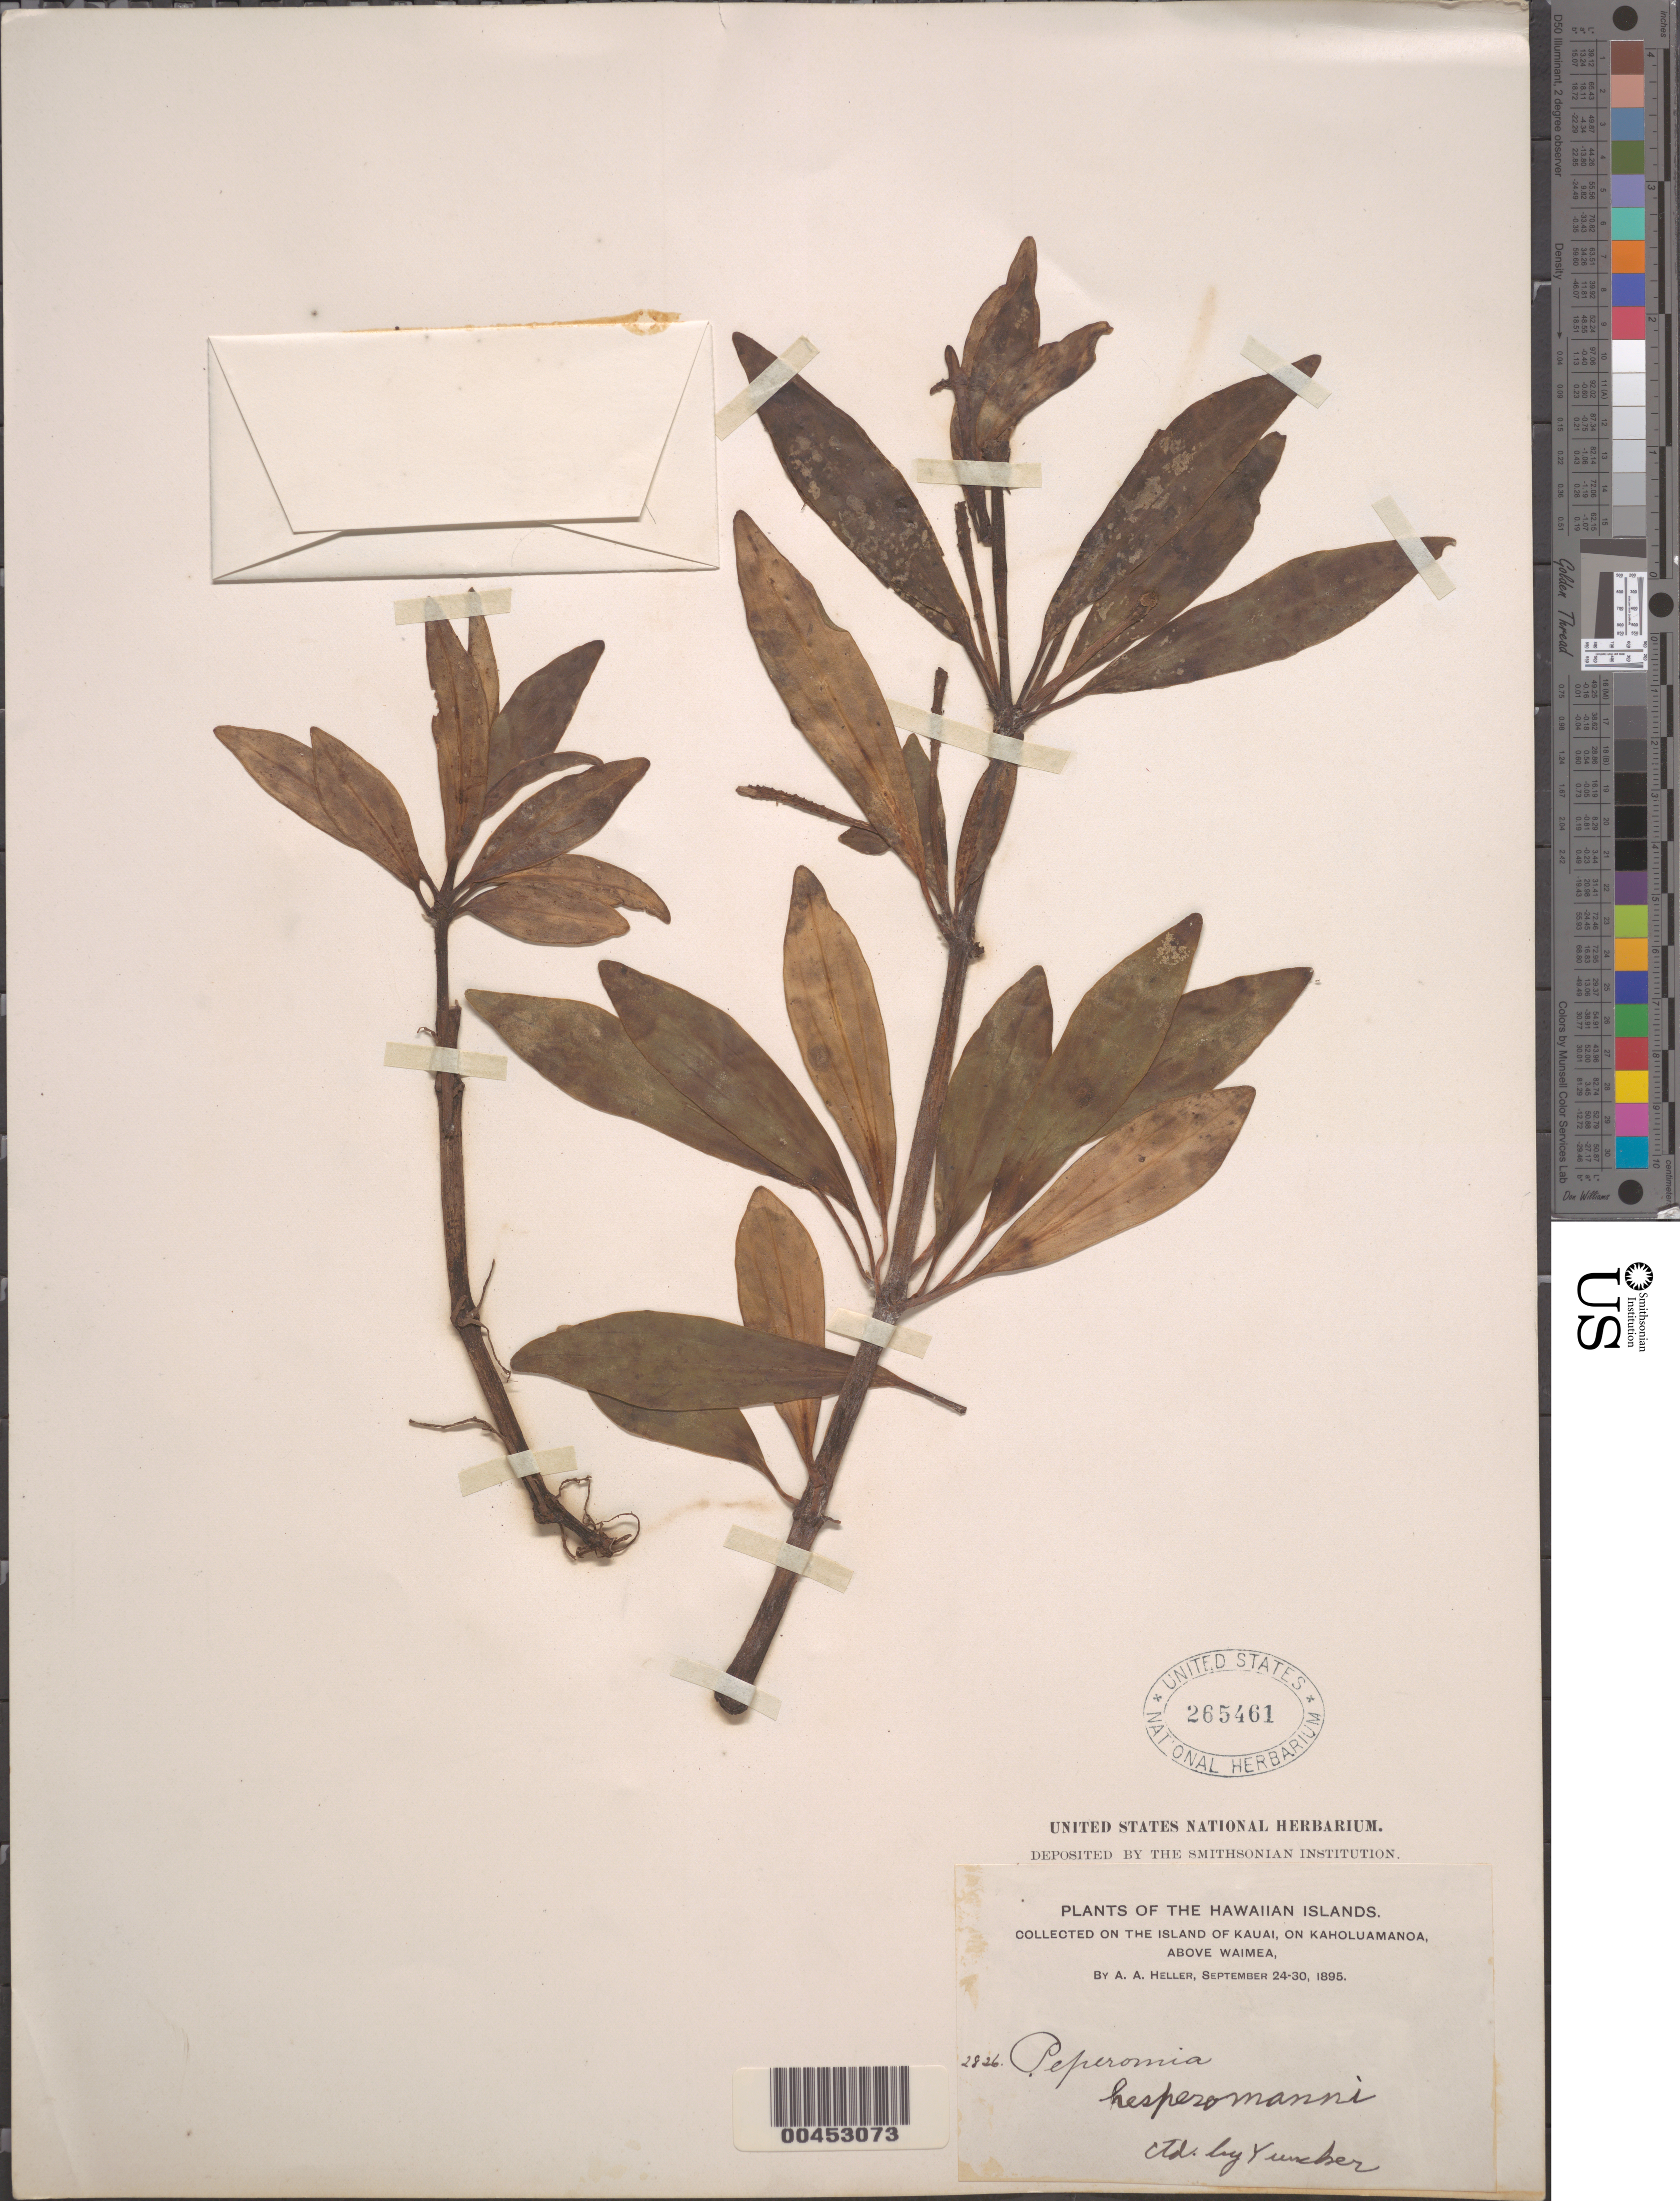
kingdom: Plantae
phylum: Tracheophyta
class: Magnoliopsida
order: Piperales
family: Piperaceae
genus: Peperomia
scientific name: Peperomia hesperomannii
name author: Wawra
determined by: Yuncker, T. G.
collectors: A. A. Heller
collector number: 2826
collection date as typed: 24 Sep 1895 to 30 Sep 1895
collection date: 1895-09-24/1895-09-30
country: United States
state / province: Hawaii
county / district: Kauai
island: Kaua'i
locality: On Kaholuamanoa, above Waimea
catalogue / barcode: US 265461